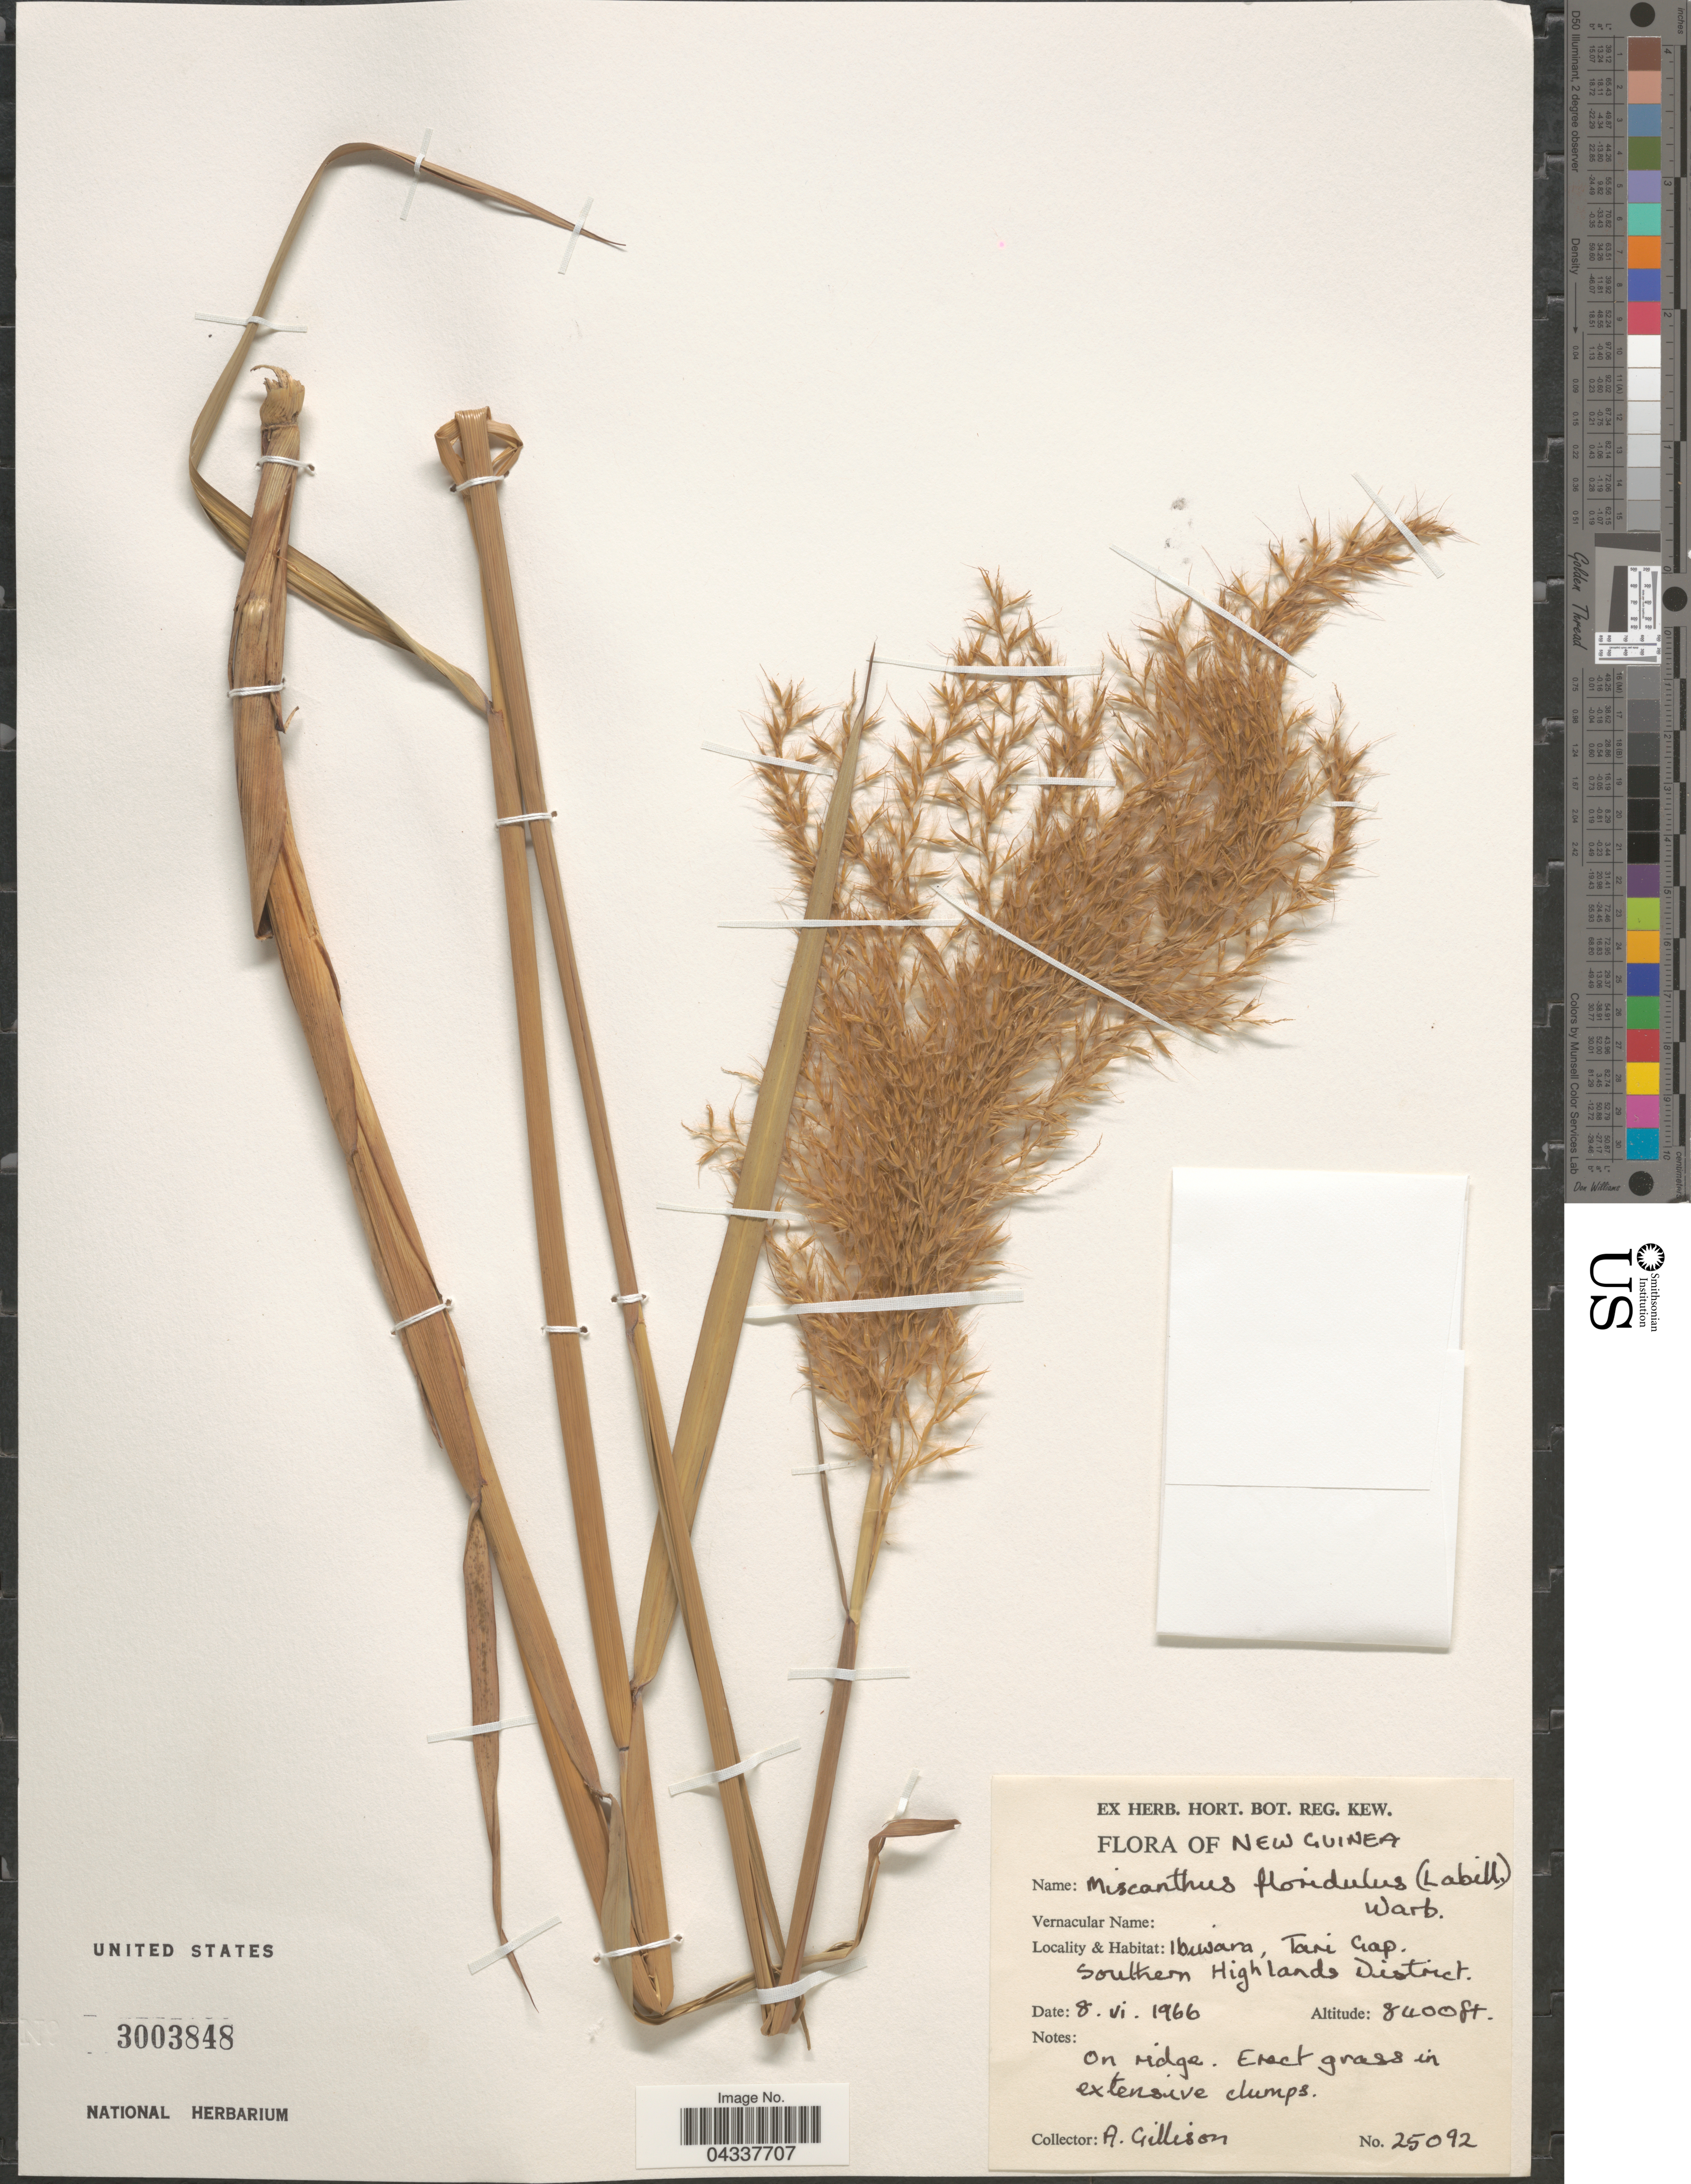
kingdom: Plantae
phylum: Tracheophyta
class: Liliopsida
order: Poales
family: Poaceae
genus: Miscanthus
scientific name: Miscanthus floridulus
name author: (Labill.) Warb.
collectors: A. Gillison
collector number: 25092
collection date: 1966-06-08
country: Papua New Guinea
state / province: Southern Highlands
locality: Ibiwara, Tari Gap. Southern Highlands District.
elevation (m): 2560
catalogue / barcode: US 3003848